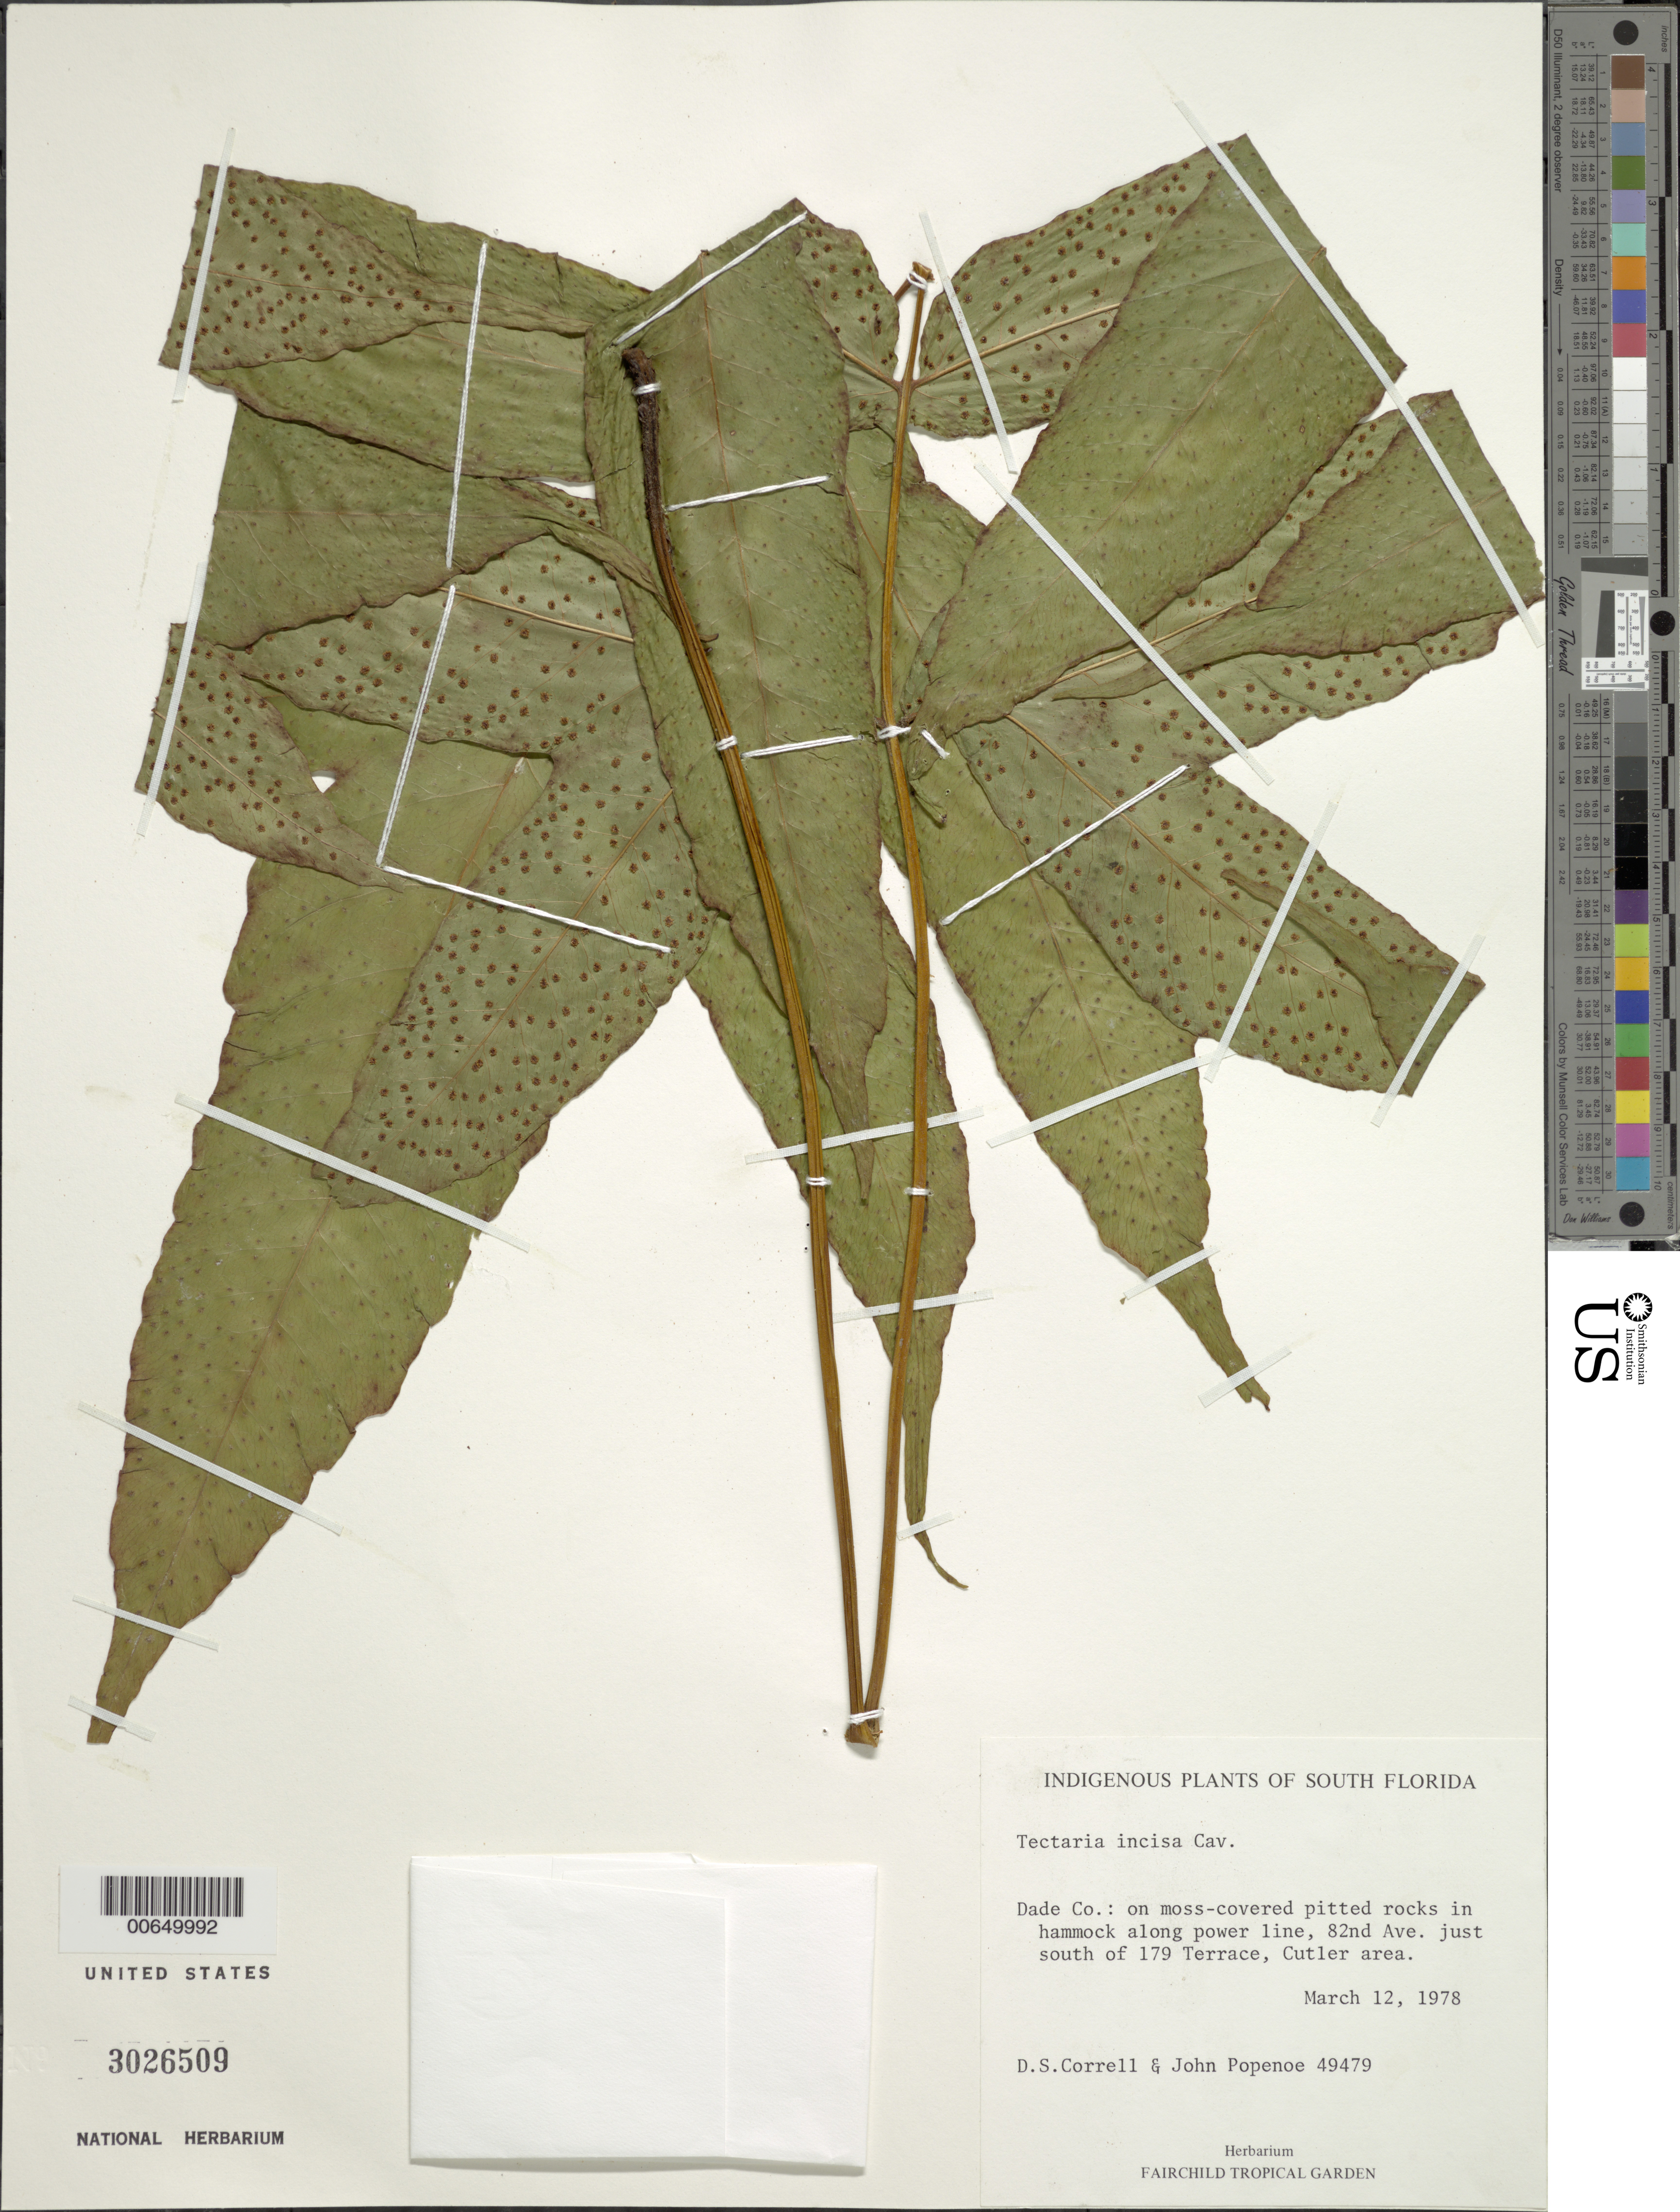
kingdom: Plantae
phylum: Tracheophyta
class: Polypodiopsida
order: Polypodiales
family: Tectariaceae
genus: Tectaria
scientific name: Tectaria incisa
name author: Cav.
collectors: D. S. Correll & J. Popenoe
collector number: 49479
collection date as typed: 12 Mar 1978 or 03 Dec 1978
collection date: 1978-03-12 or 1978-12-03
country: United States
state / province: Florida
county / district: Dade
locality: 82nd Ave. just S of 179 Terrace, Cutler area.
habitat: On moss covered pitted rocks in hammock along powerline.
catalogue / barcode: US 3026509